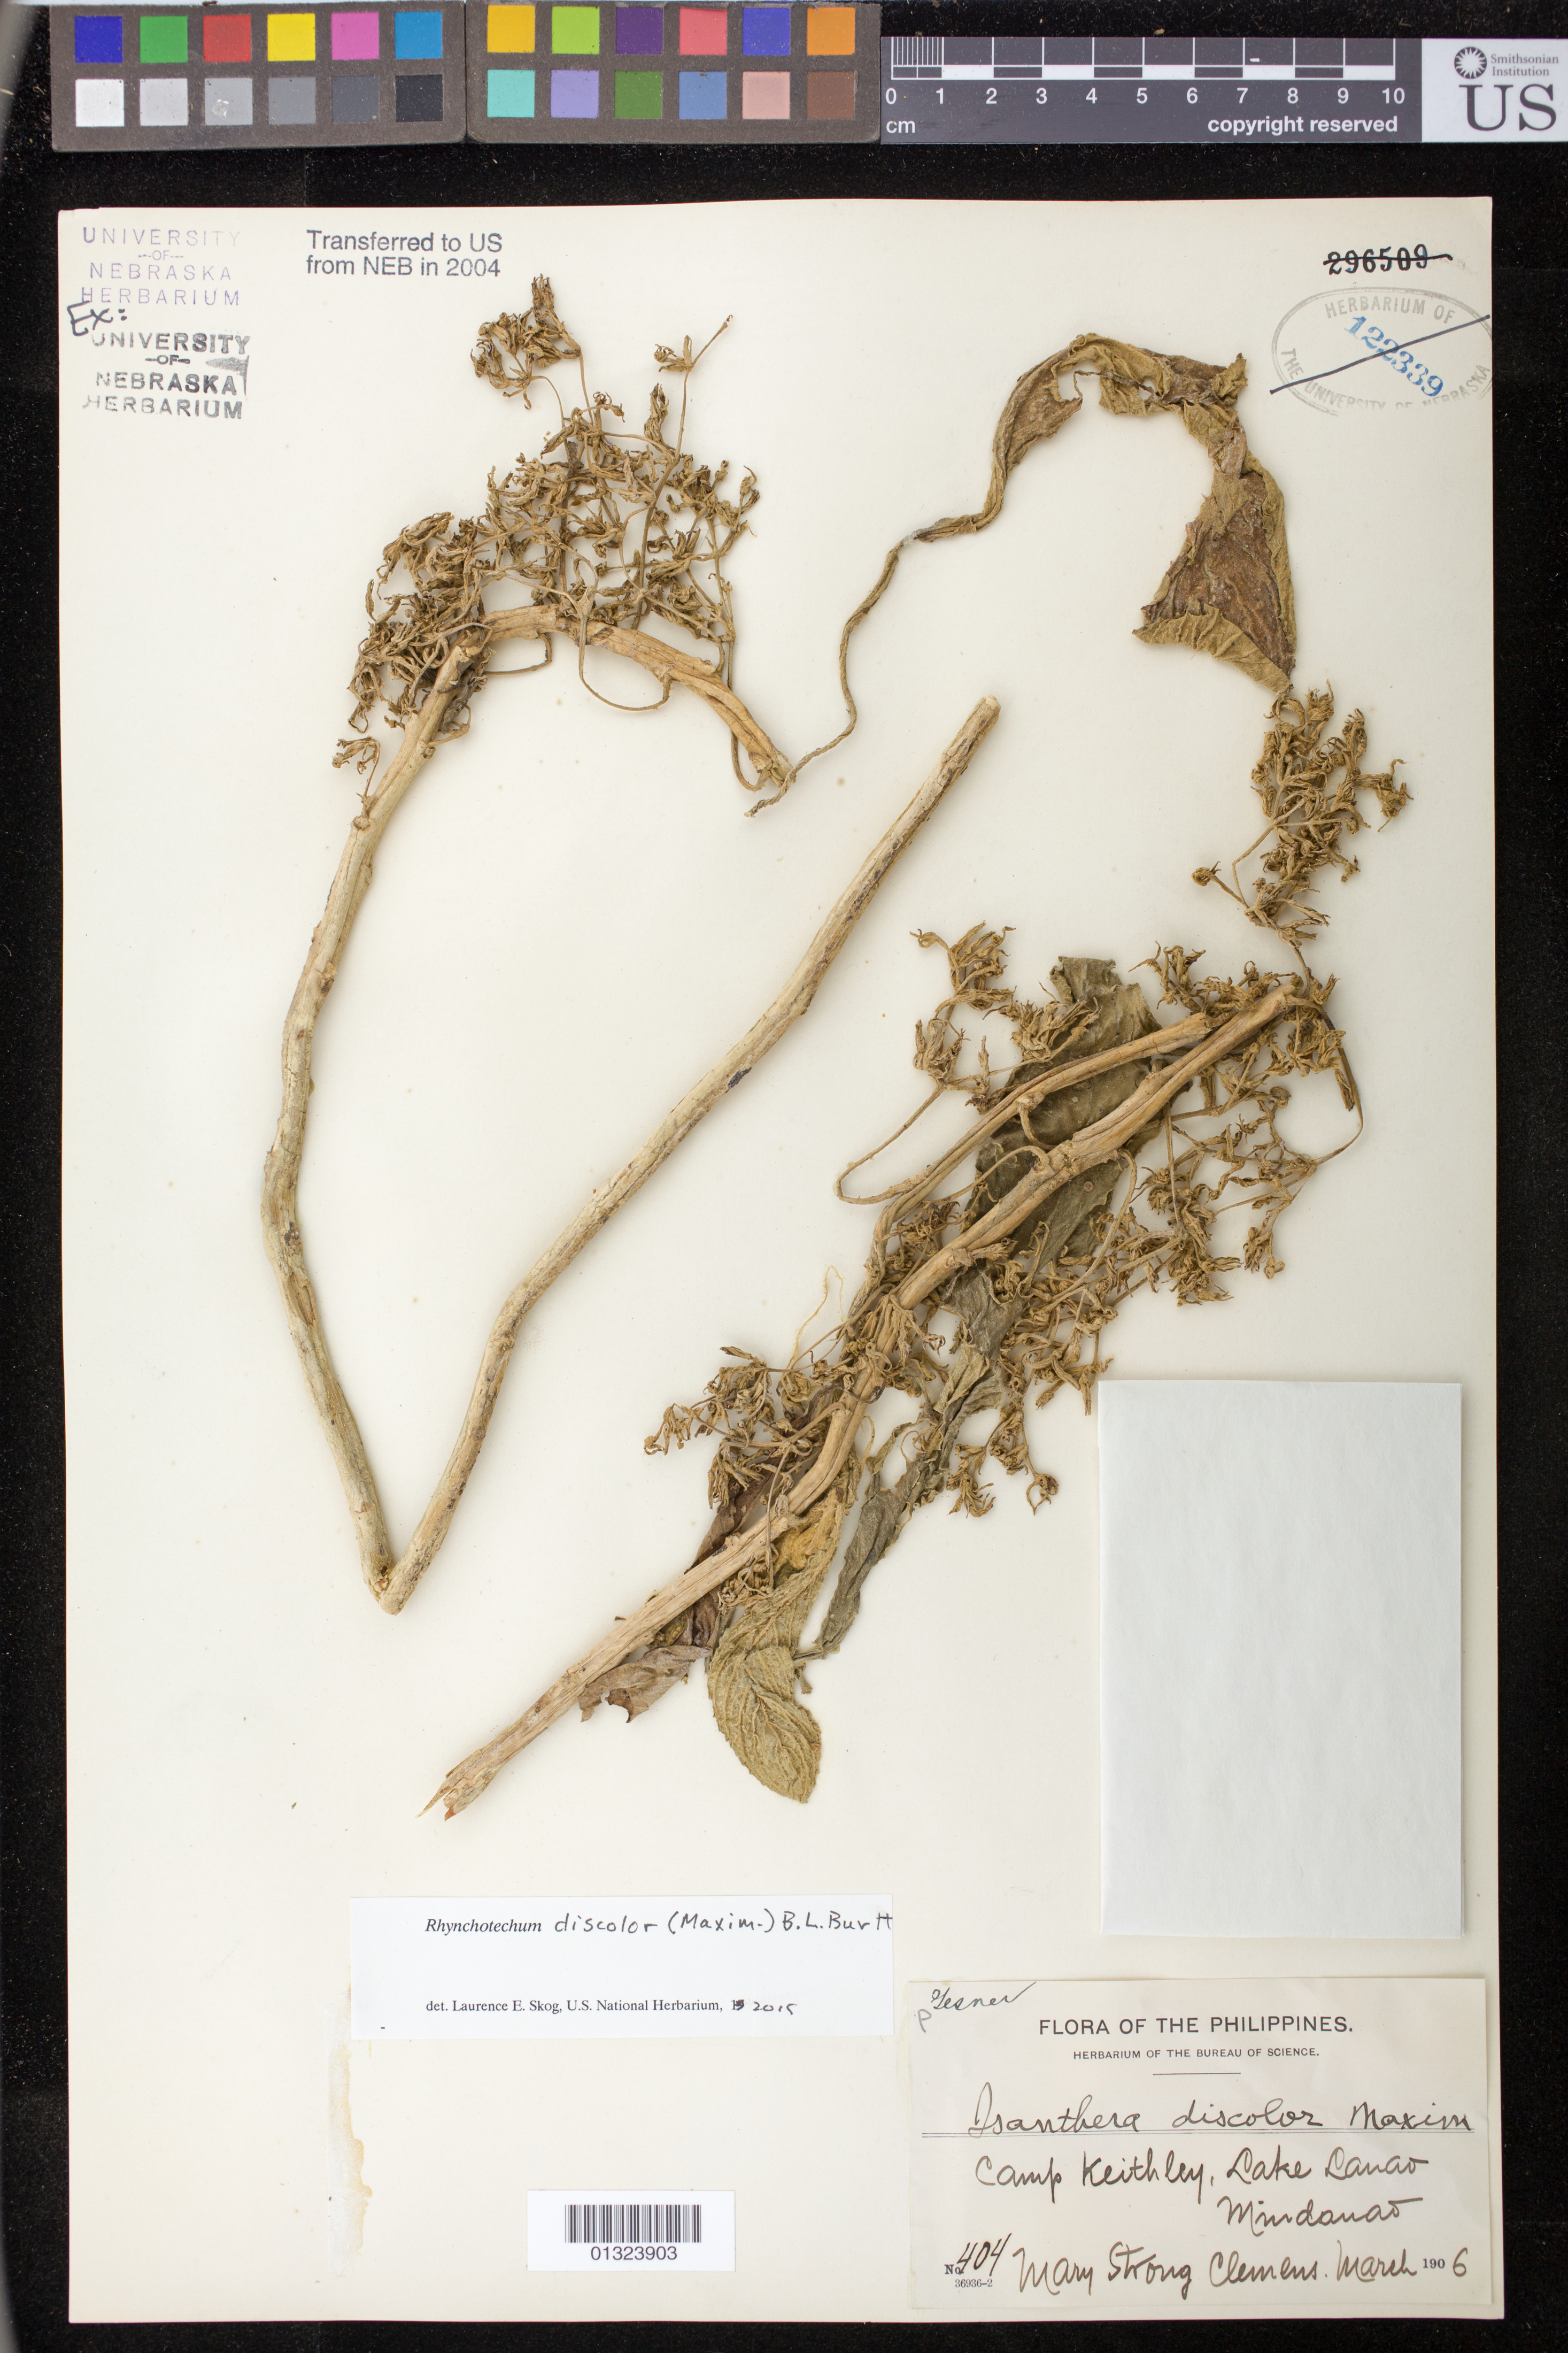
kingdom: Plantae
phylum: Tracheophyta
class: Magnoliopsida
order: Lamiales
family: Gesneriaceae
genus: Rhynchotechum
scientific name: Rhynchotechum discolor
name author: (Maxim.) B.L. Burtt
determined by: Skog, Laurence E.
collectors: M. S. Clemens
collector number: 404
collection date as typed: Mar 1906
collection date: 1906-03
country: Philippines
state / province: Muslim Mindanao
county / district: Lanao del Sur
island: Mindanao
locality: Camp Keithley, Lake Lanao.